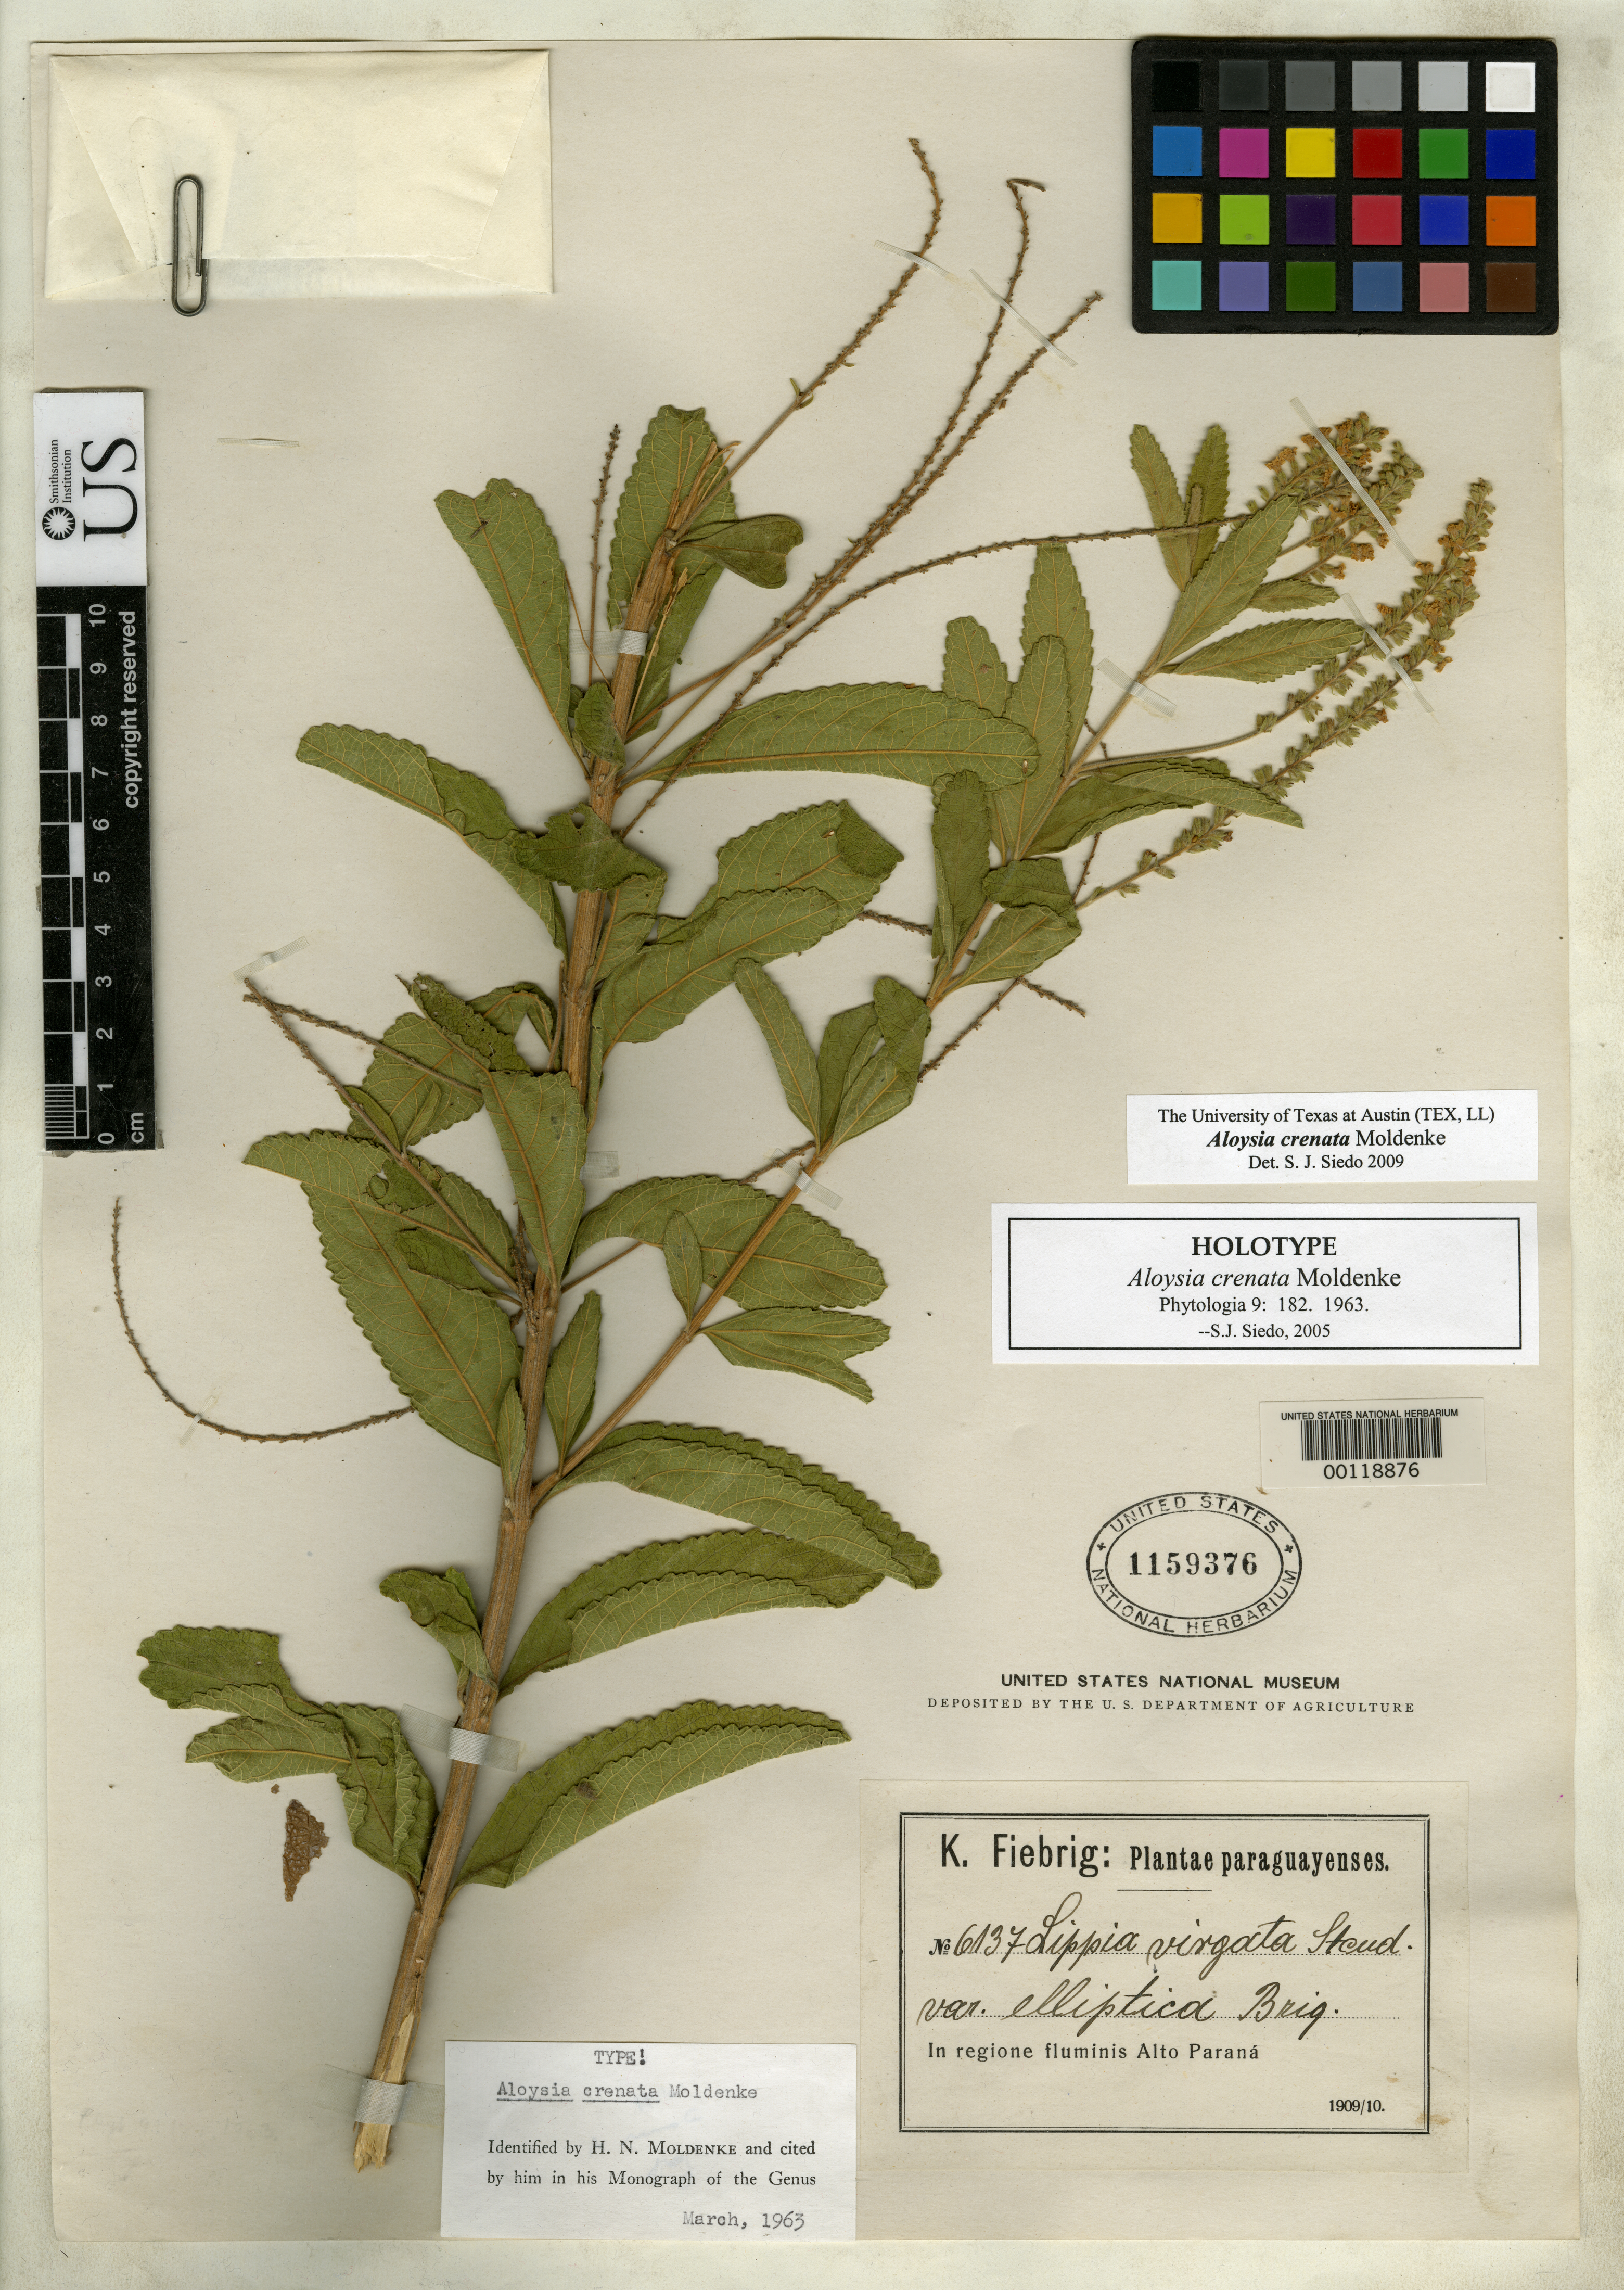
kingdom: Plantae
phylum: Tracheophyta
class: Magnoliopsida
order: Lamiales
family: Verbenaceae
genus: Aloysia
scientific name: Aloysia crenata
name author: Moldenke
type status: Holotype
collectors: K. Fiebrig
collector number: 6137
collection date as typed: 1909 to -- --- 1910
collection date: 1909/1910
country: Paraguay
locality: Alto Parana River.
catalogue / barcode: US 1159376